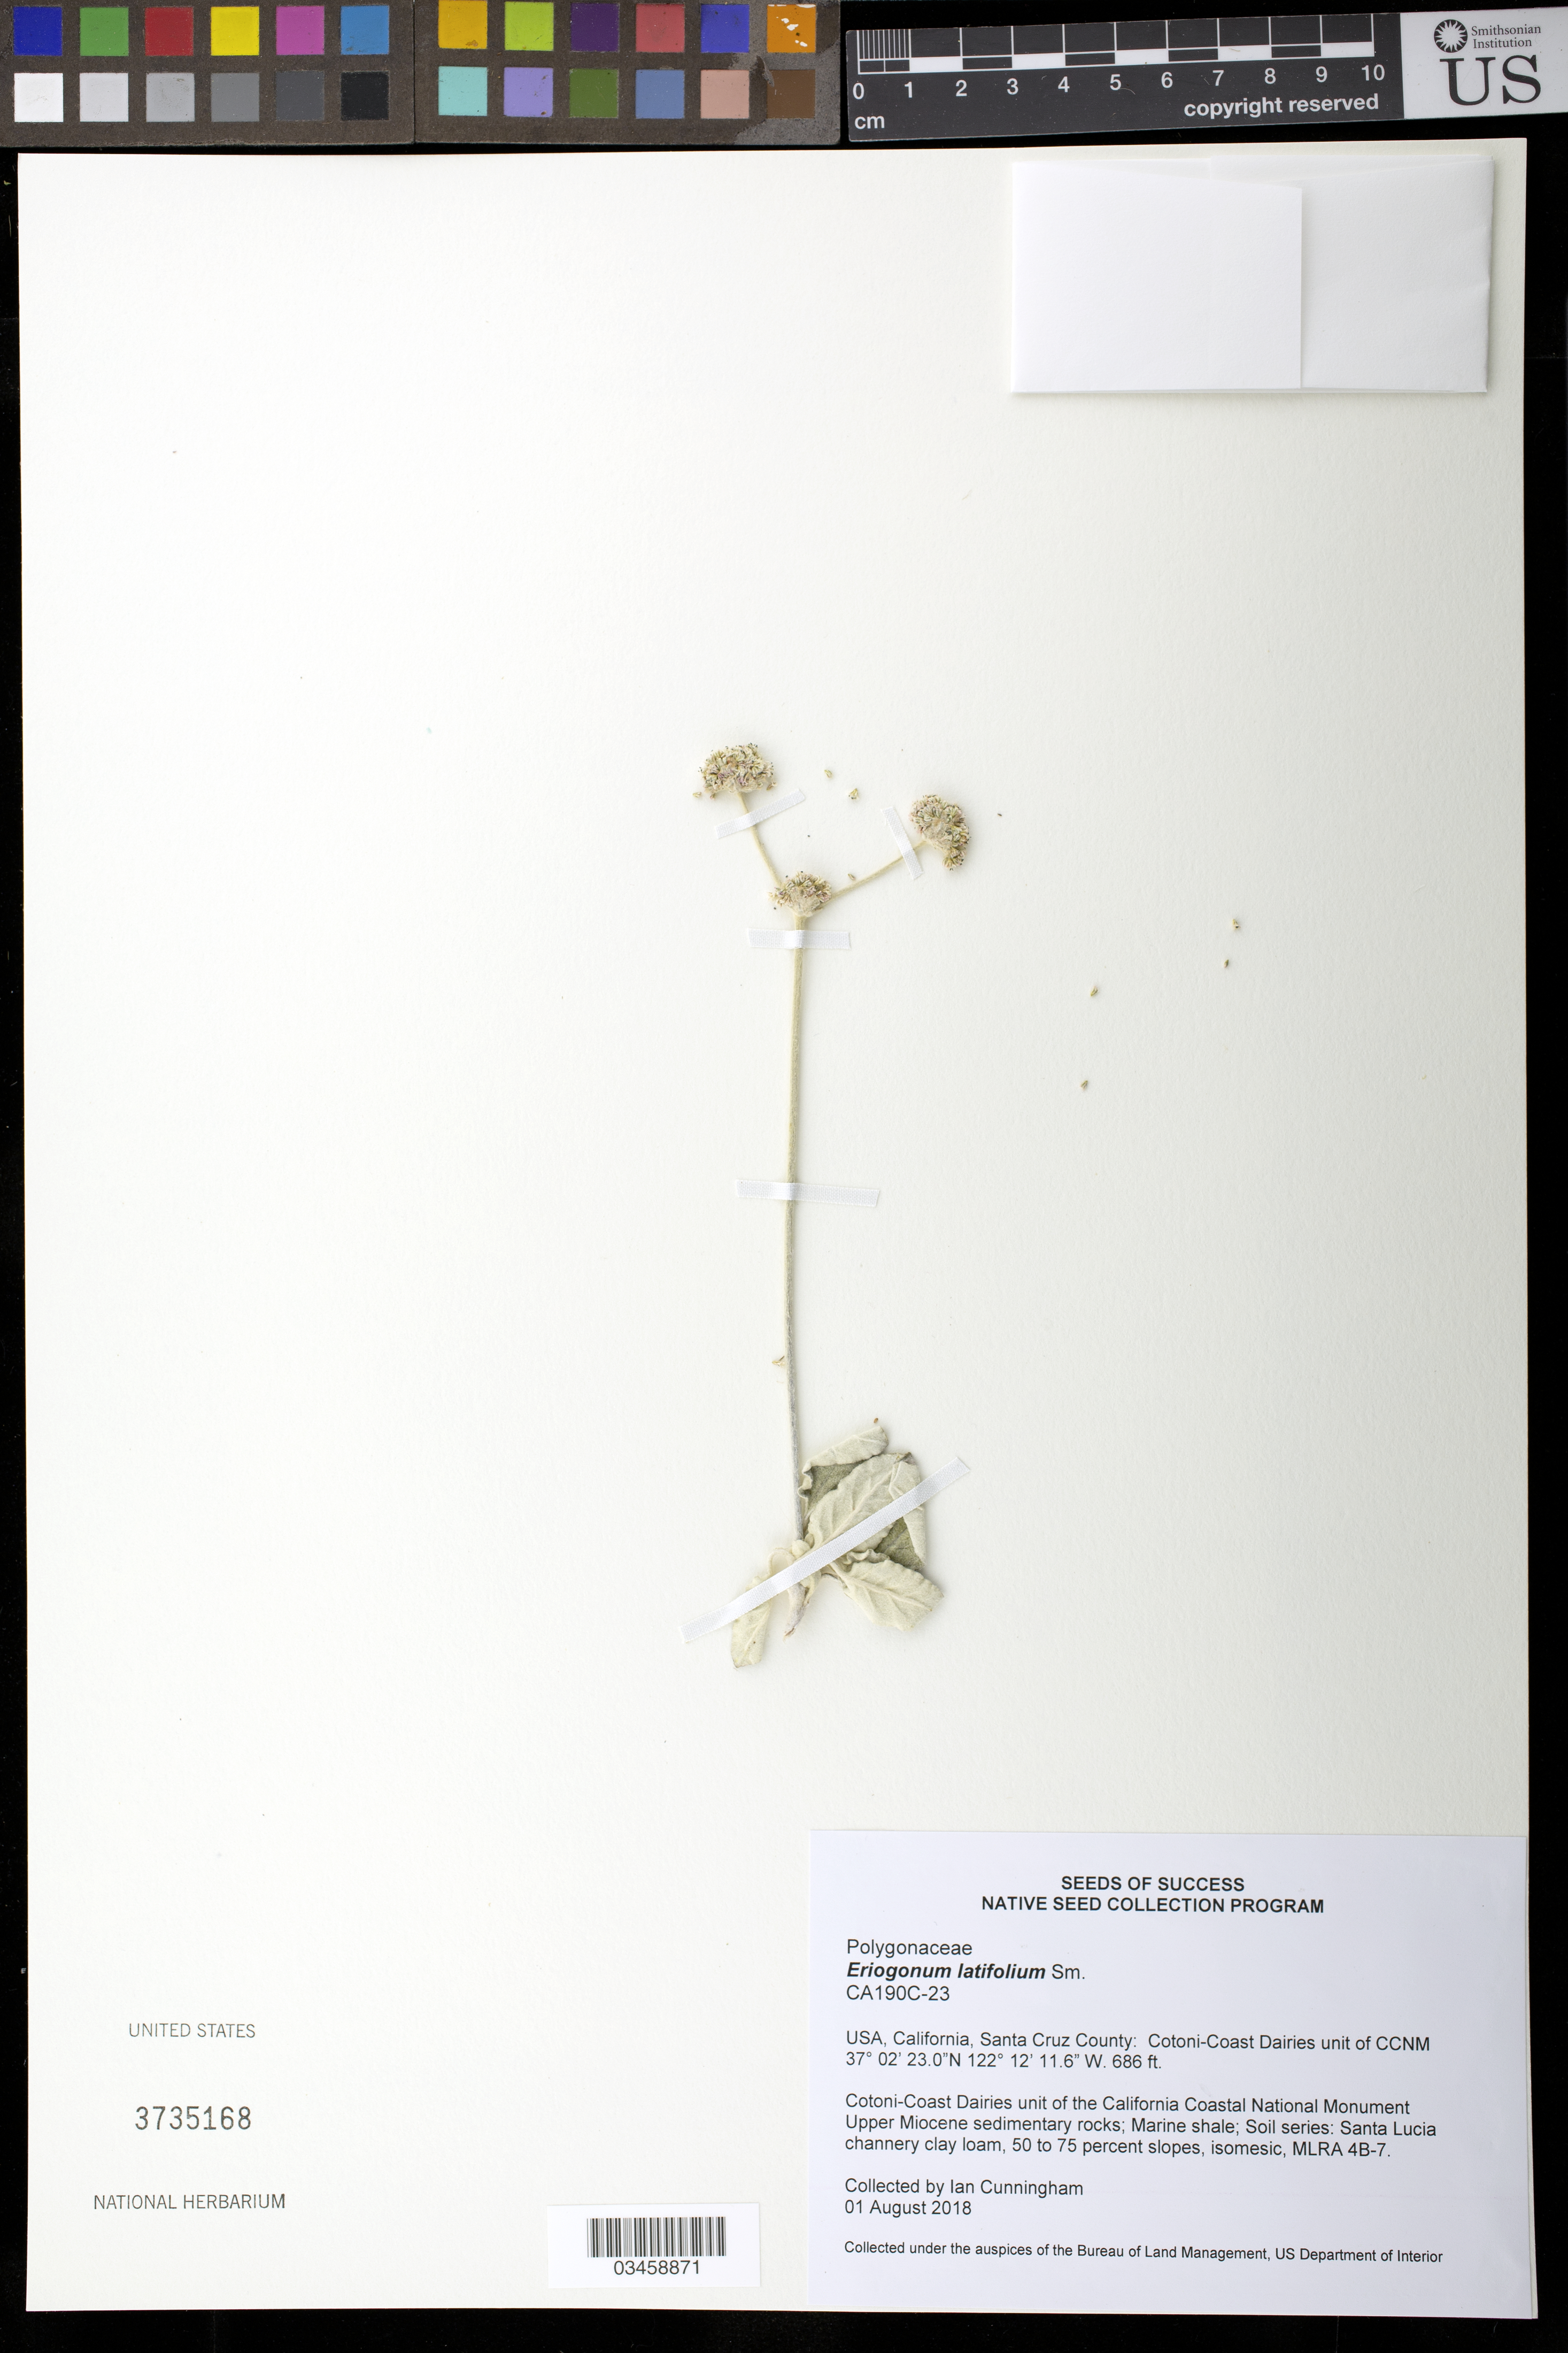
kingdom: Plantae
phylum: Tracheophyta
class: Magnoliopsida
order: Caryophyllales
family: Polygonaceae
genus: Eriogonum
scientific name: Eriogonum latifolium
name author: Sm.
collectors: I. Cunningham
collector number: CA190C-23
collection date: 2018-08-01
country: United States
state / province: California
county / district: Santa Cruz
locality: Cotoni-Coast Dairies unit of the California Coastal National Monument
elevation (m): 209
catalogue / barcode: US 3735168